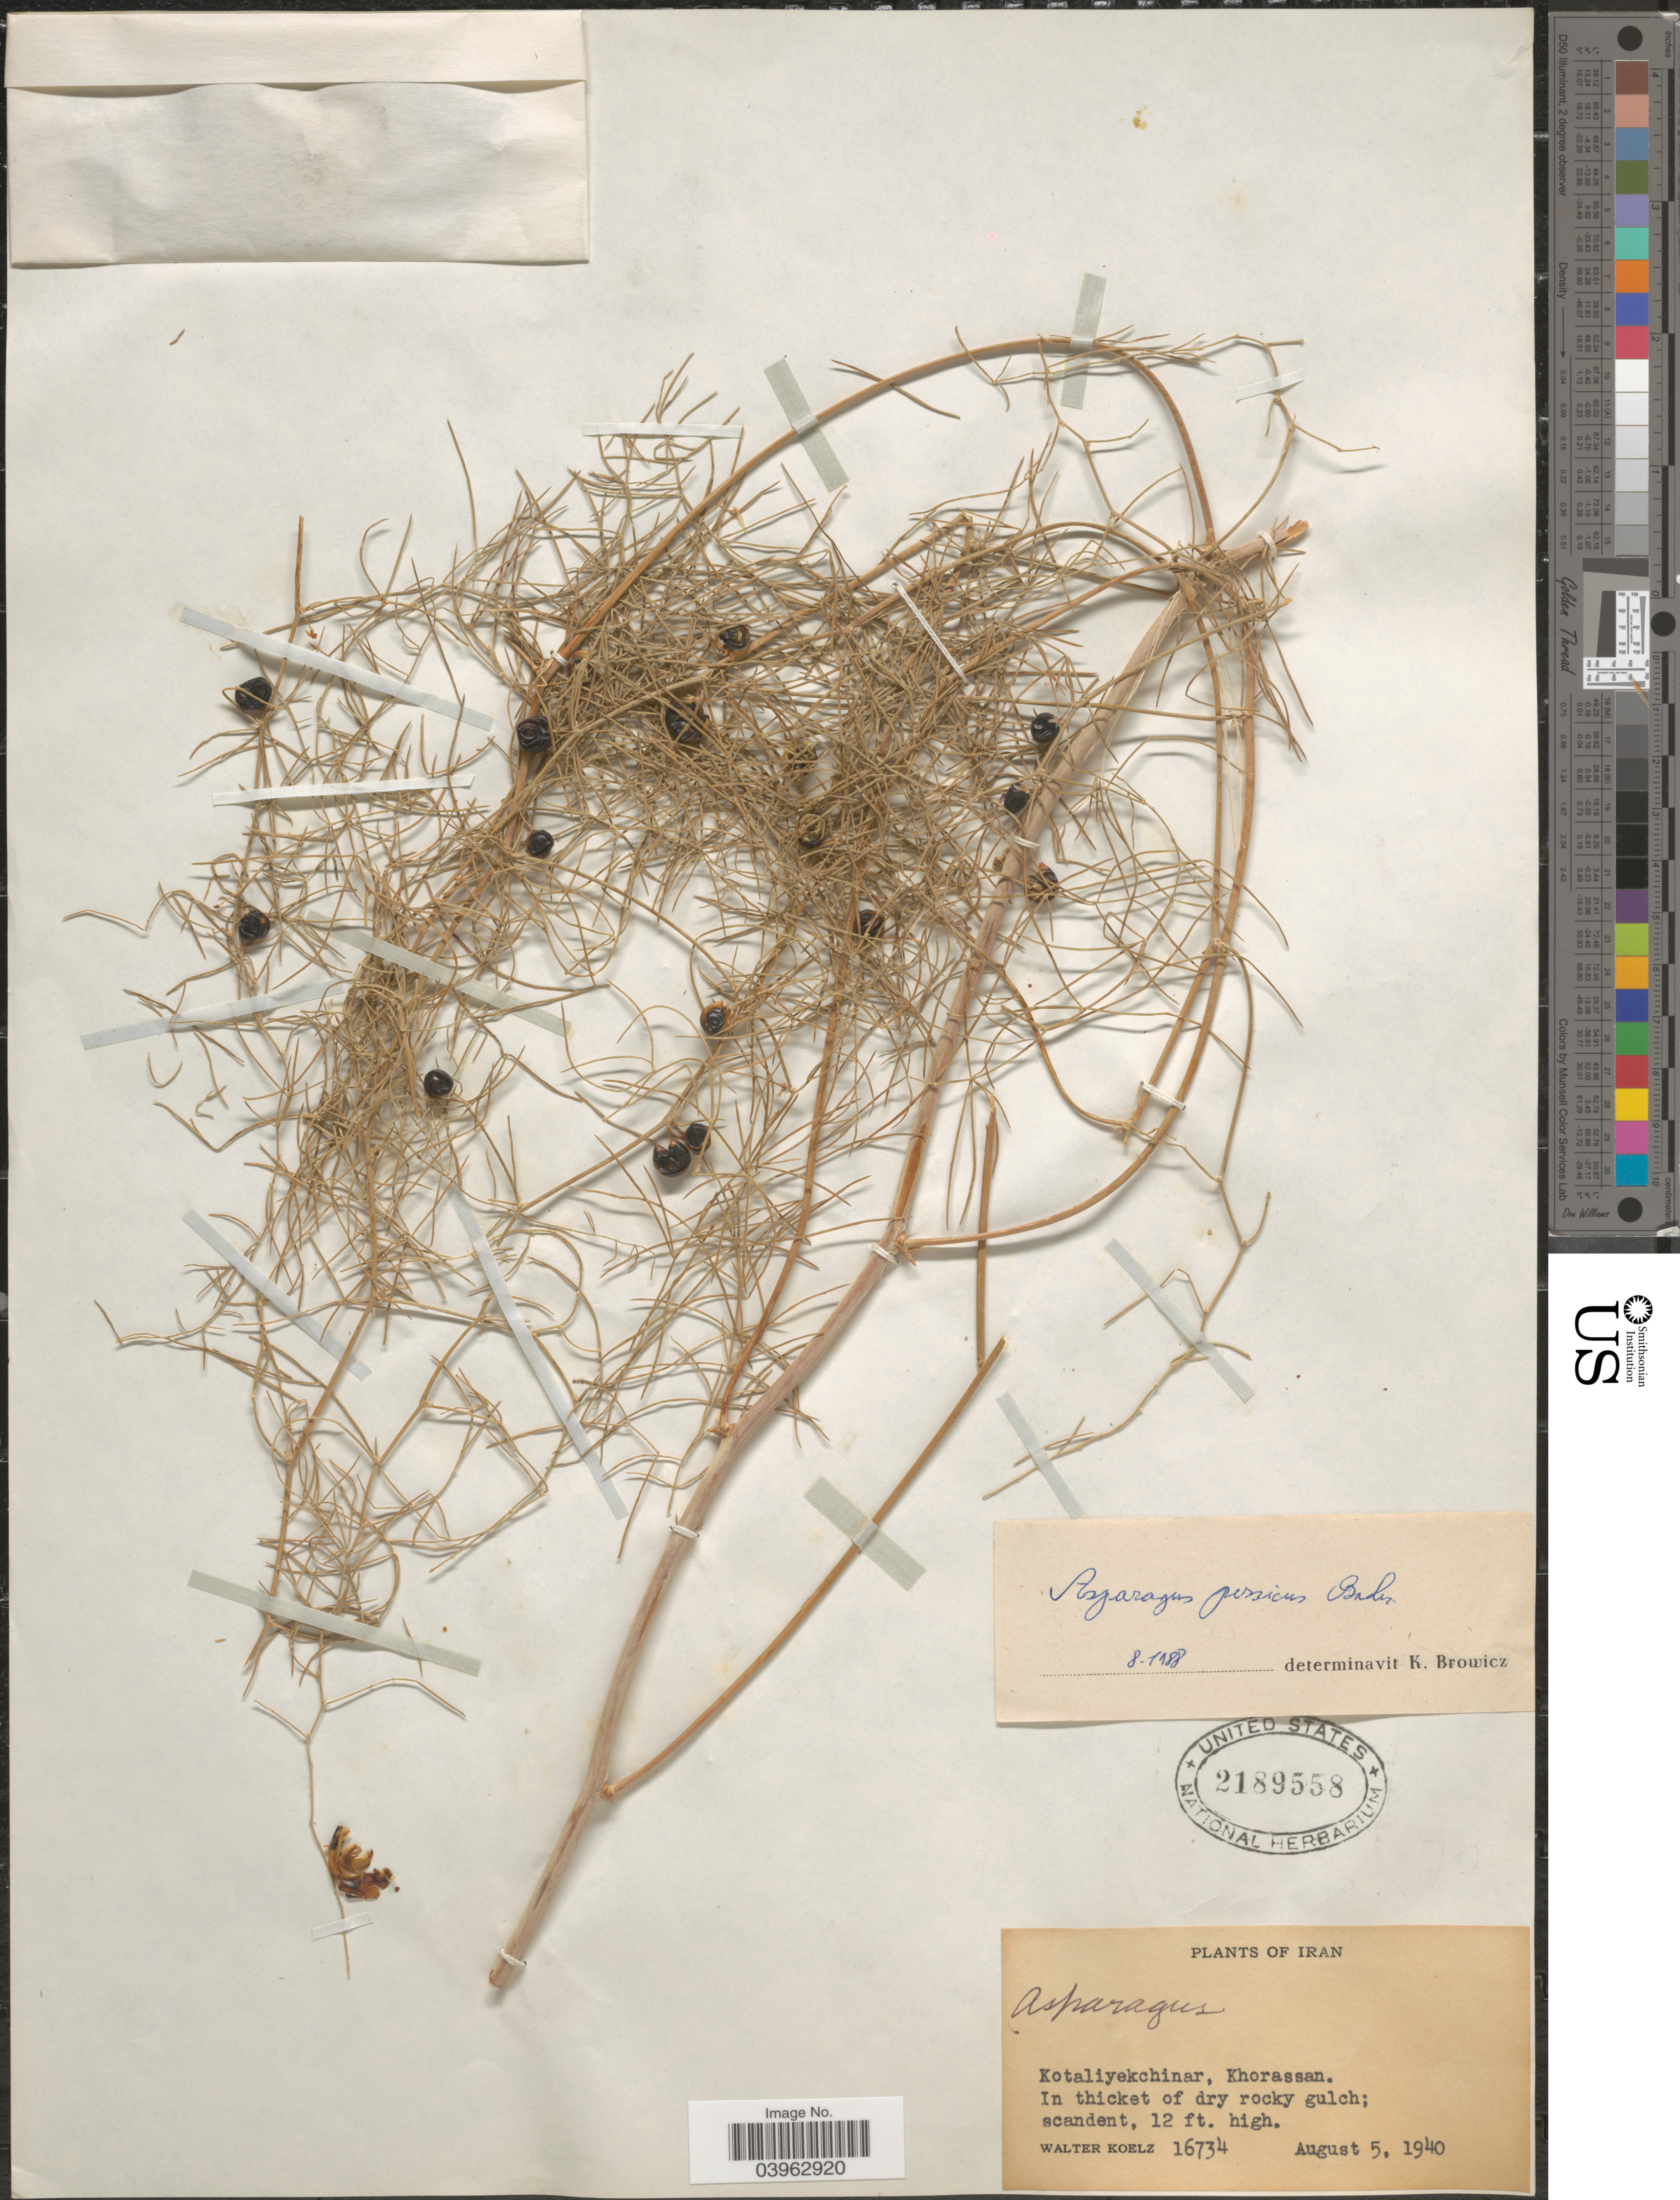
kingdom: Plantae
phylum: Tracheophyta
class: Liliopsida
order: Asparagales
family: Asparagaceae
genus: Asparagus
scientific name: Asparagus persicus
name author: Baker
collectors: W. N. Koelz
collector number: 16734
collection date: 1940-08-05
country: Iran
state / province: Khorasan [obsolete]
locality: Kotaliyekchinar, Khorasan.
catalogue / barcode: US 2189558